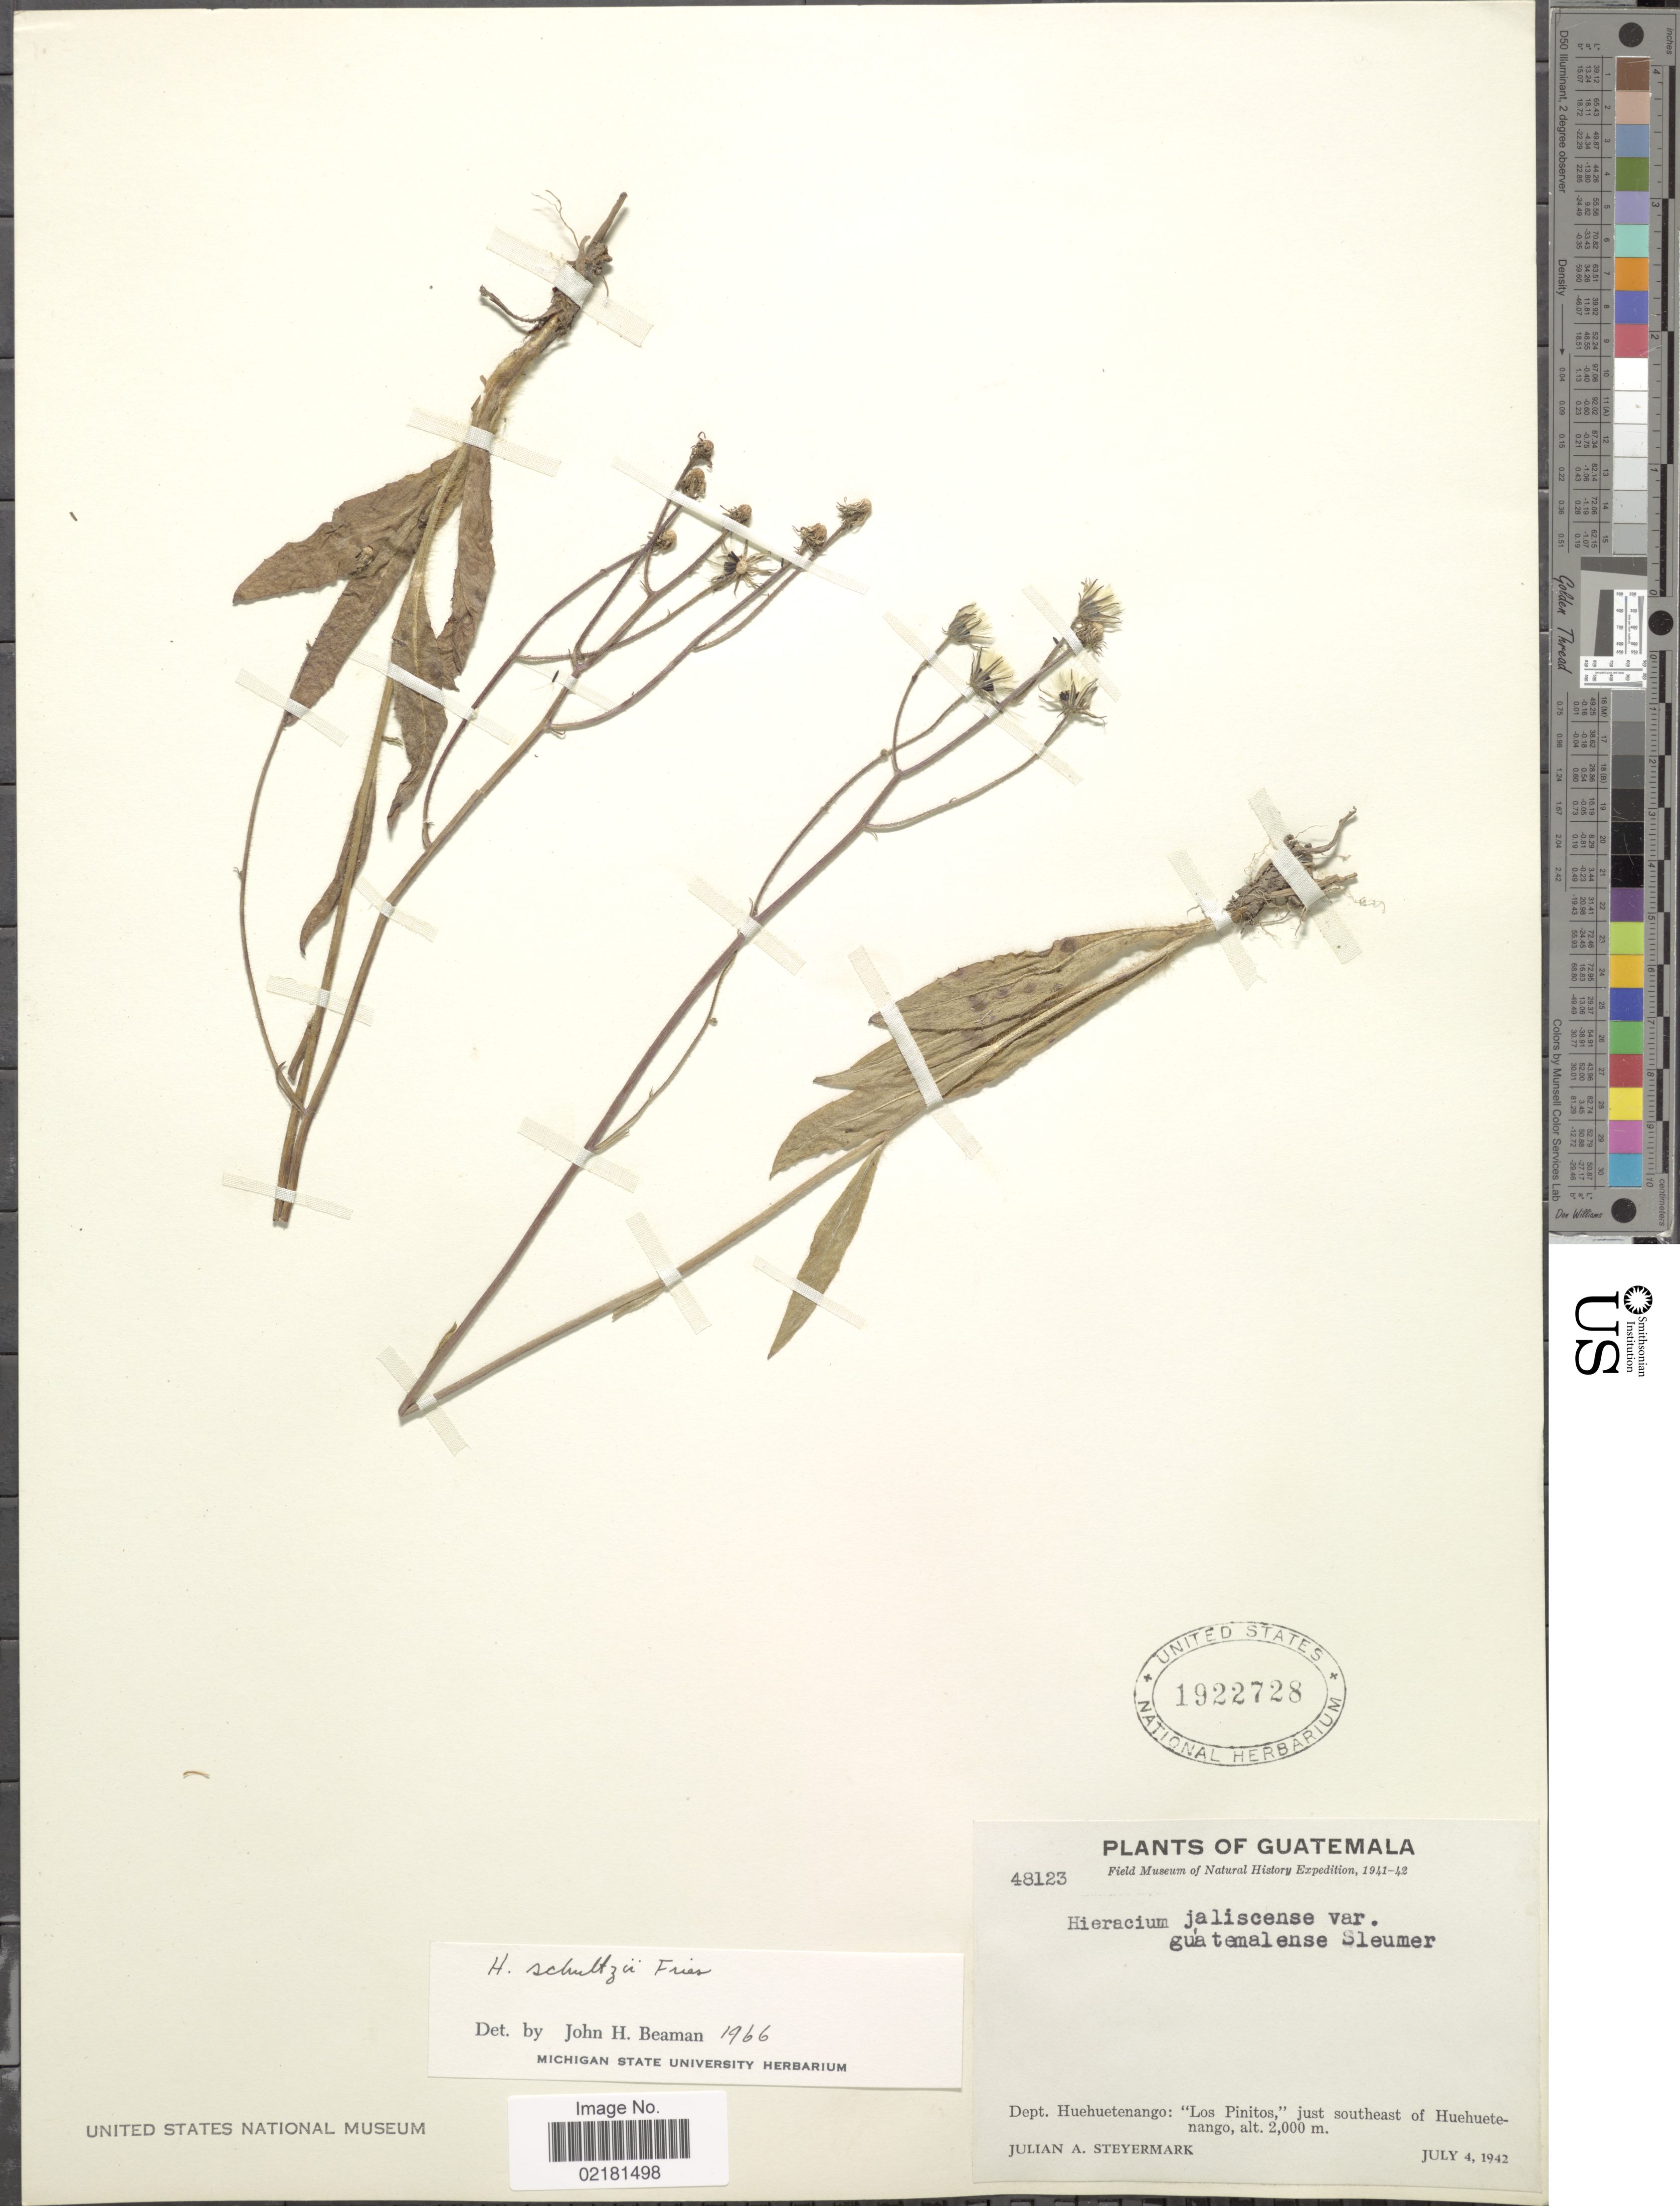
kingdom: Plantae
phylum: Tracheophyta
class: Magnoliopsida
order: Asterales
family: Asteraceae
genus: Hieracium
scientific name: Hieracium schultzii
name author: Fr.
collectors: J. Steyermark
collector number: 48123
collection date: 1942-07-04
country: Guatemala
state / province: Huehuetenango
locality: Los Pinitos,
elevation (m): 2000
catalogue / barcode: US 1922728